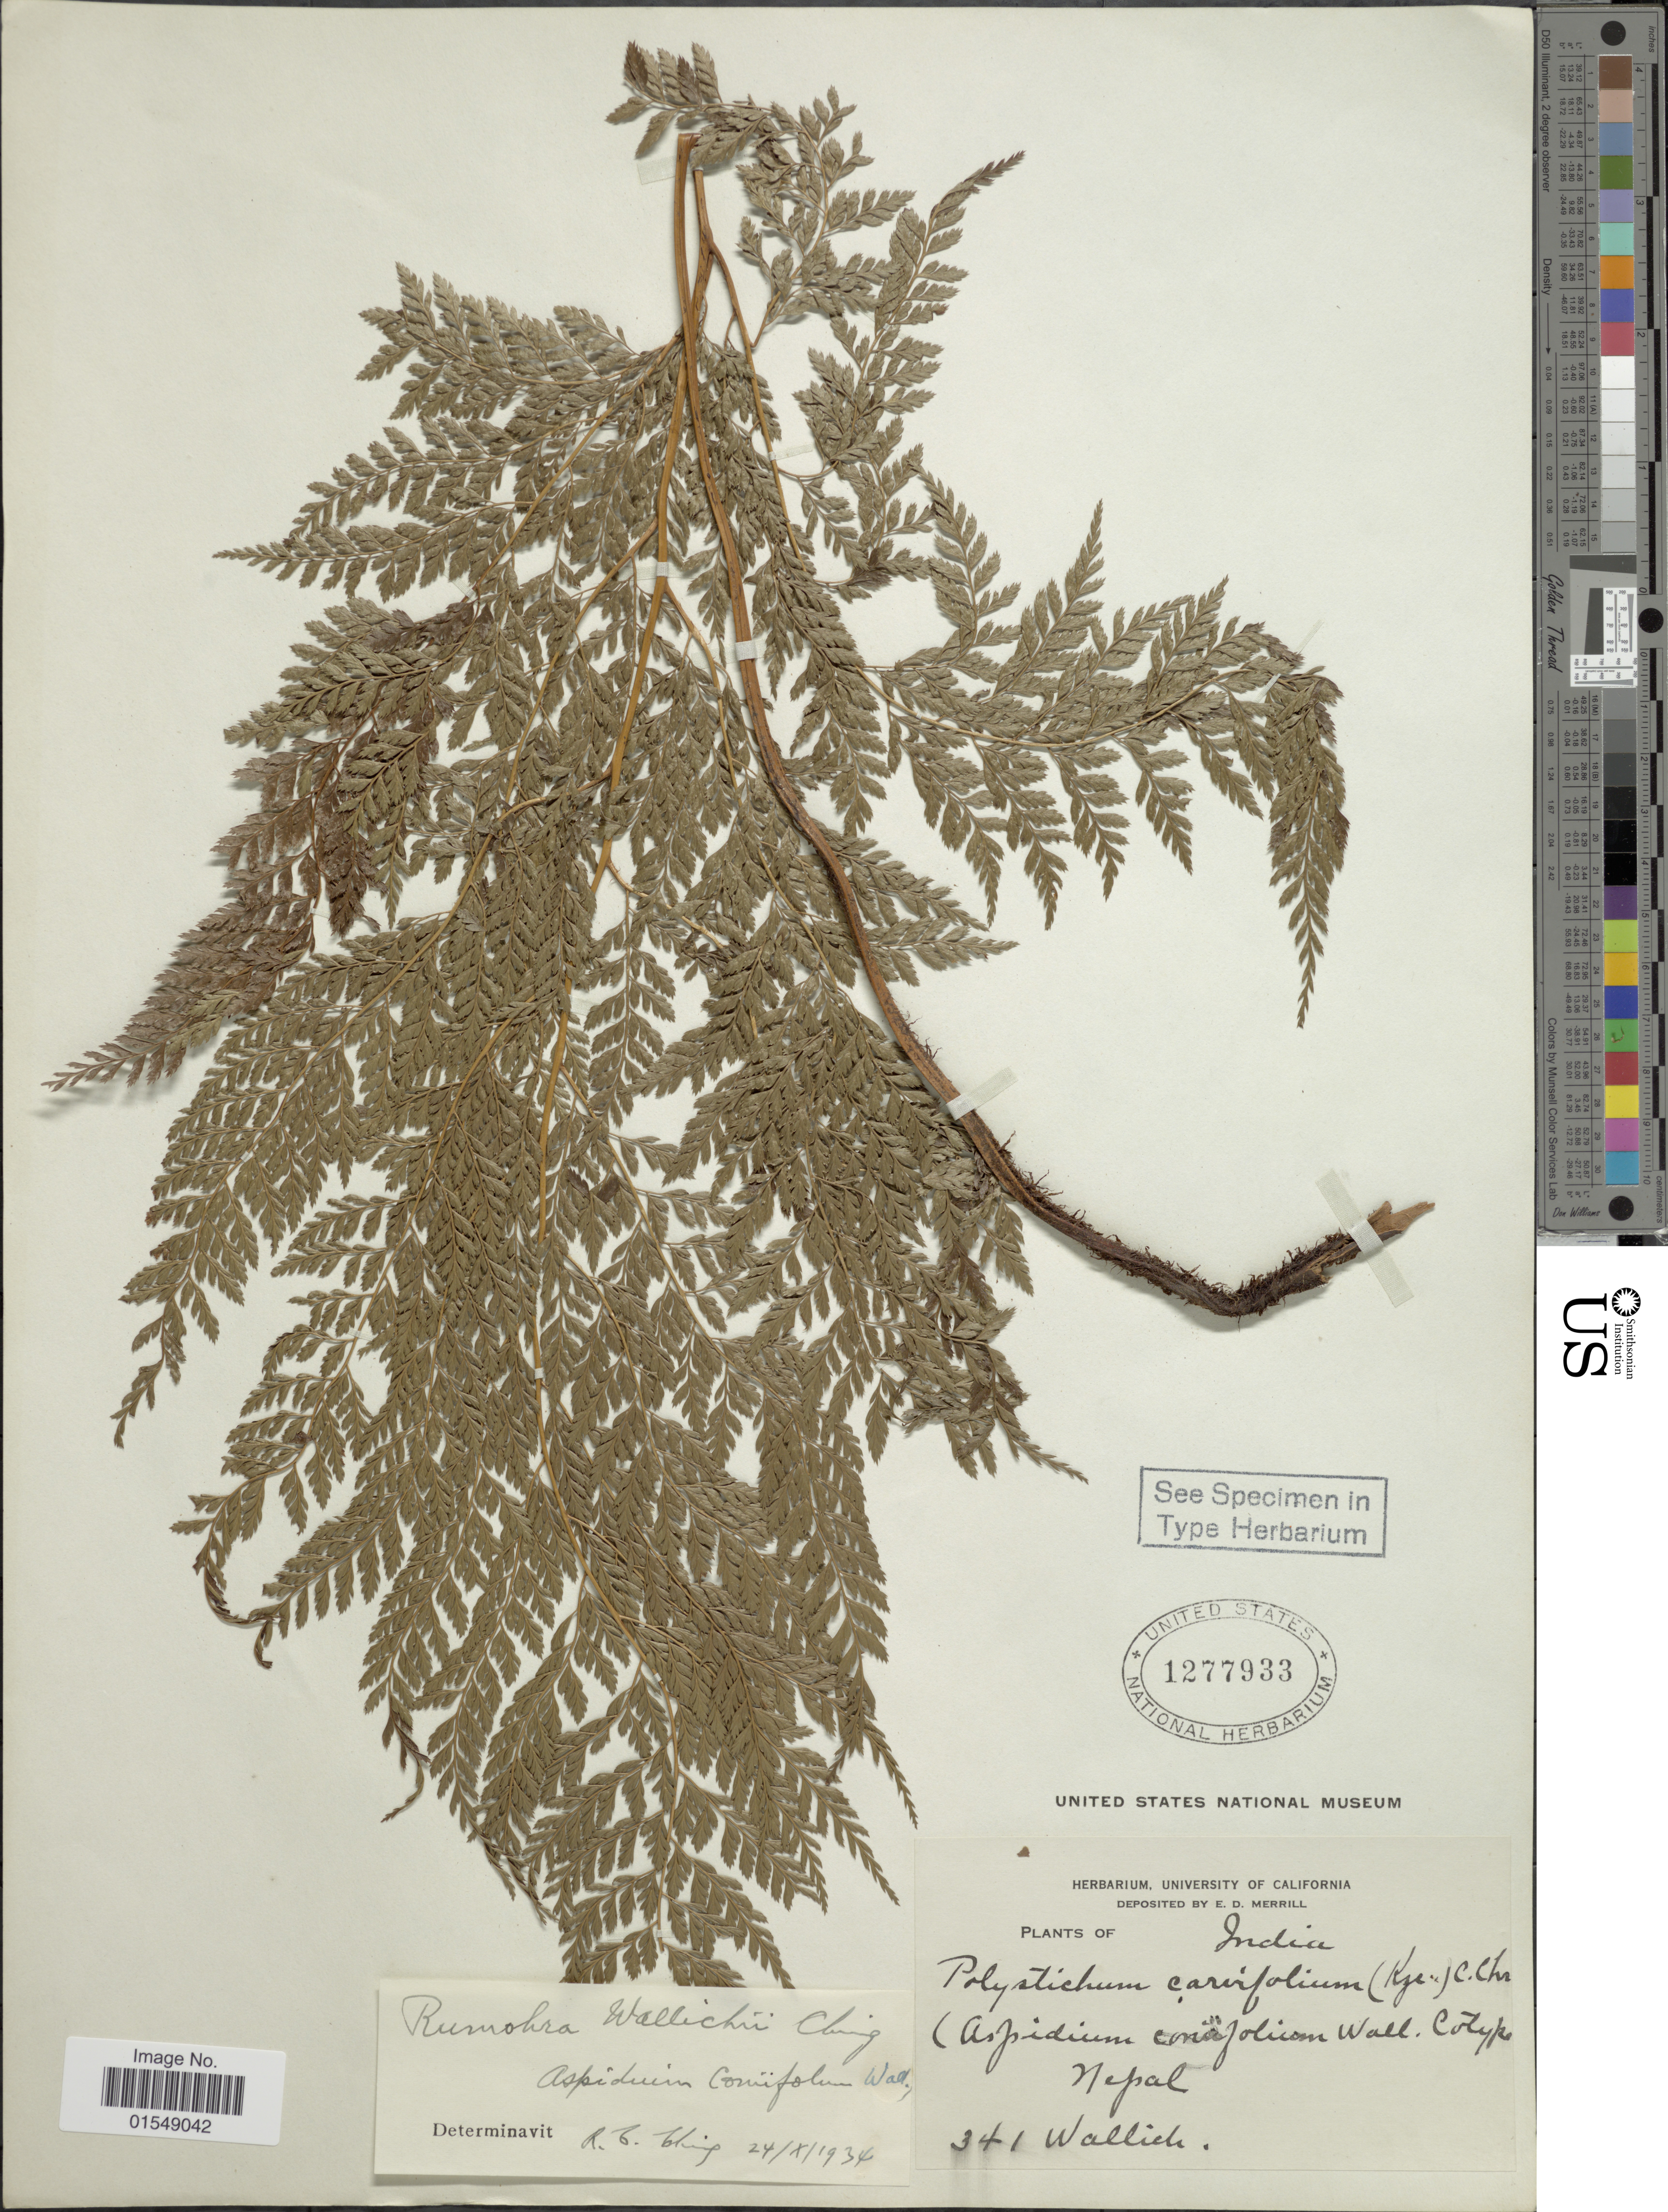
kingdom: Plantae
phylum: Tracheophyta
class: Polypodiopsida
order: Polypodiales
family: Dryopteridaceae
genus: Arachniodes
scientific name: Arachniodes coniifolia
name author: (T. Moore) Ching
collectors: -- Wallich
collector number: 341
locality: India, Nepal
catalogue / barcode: US 1277933